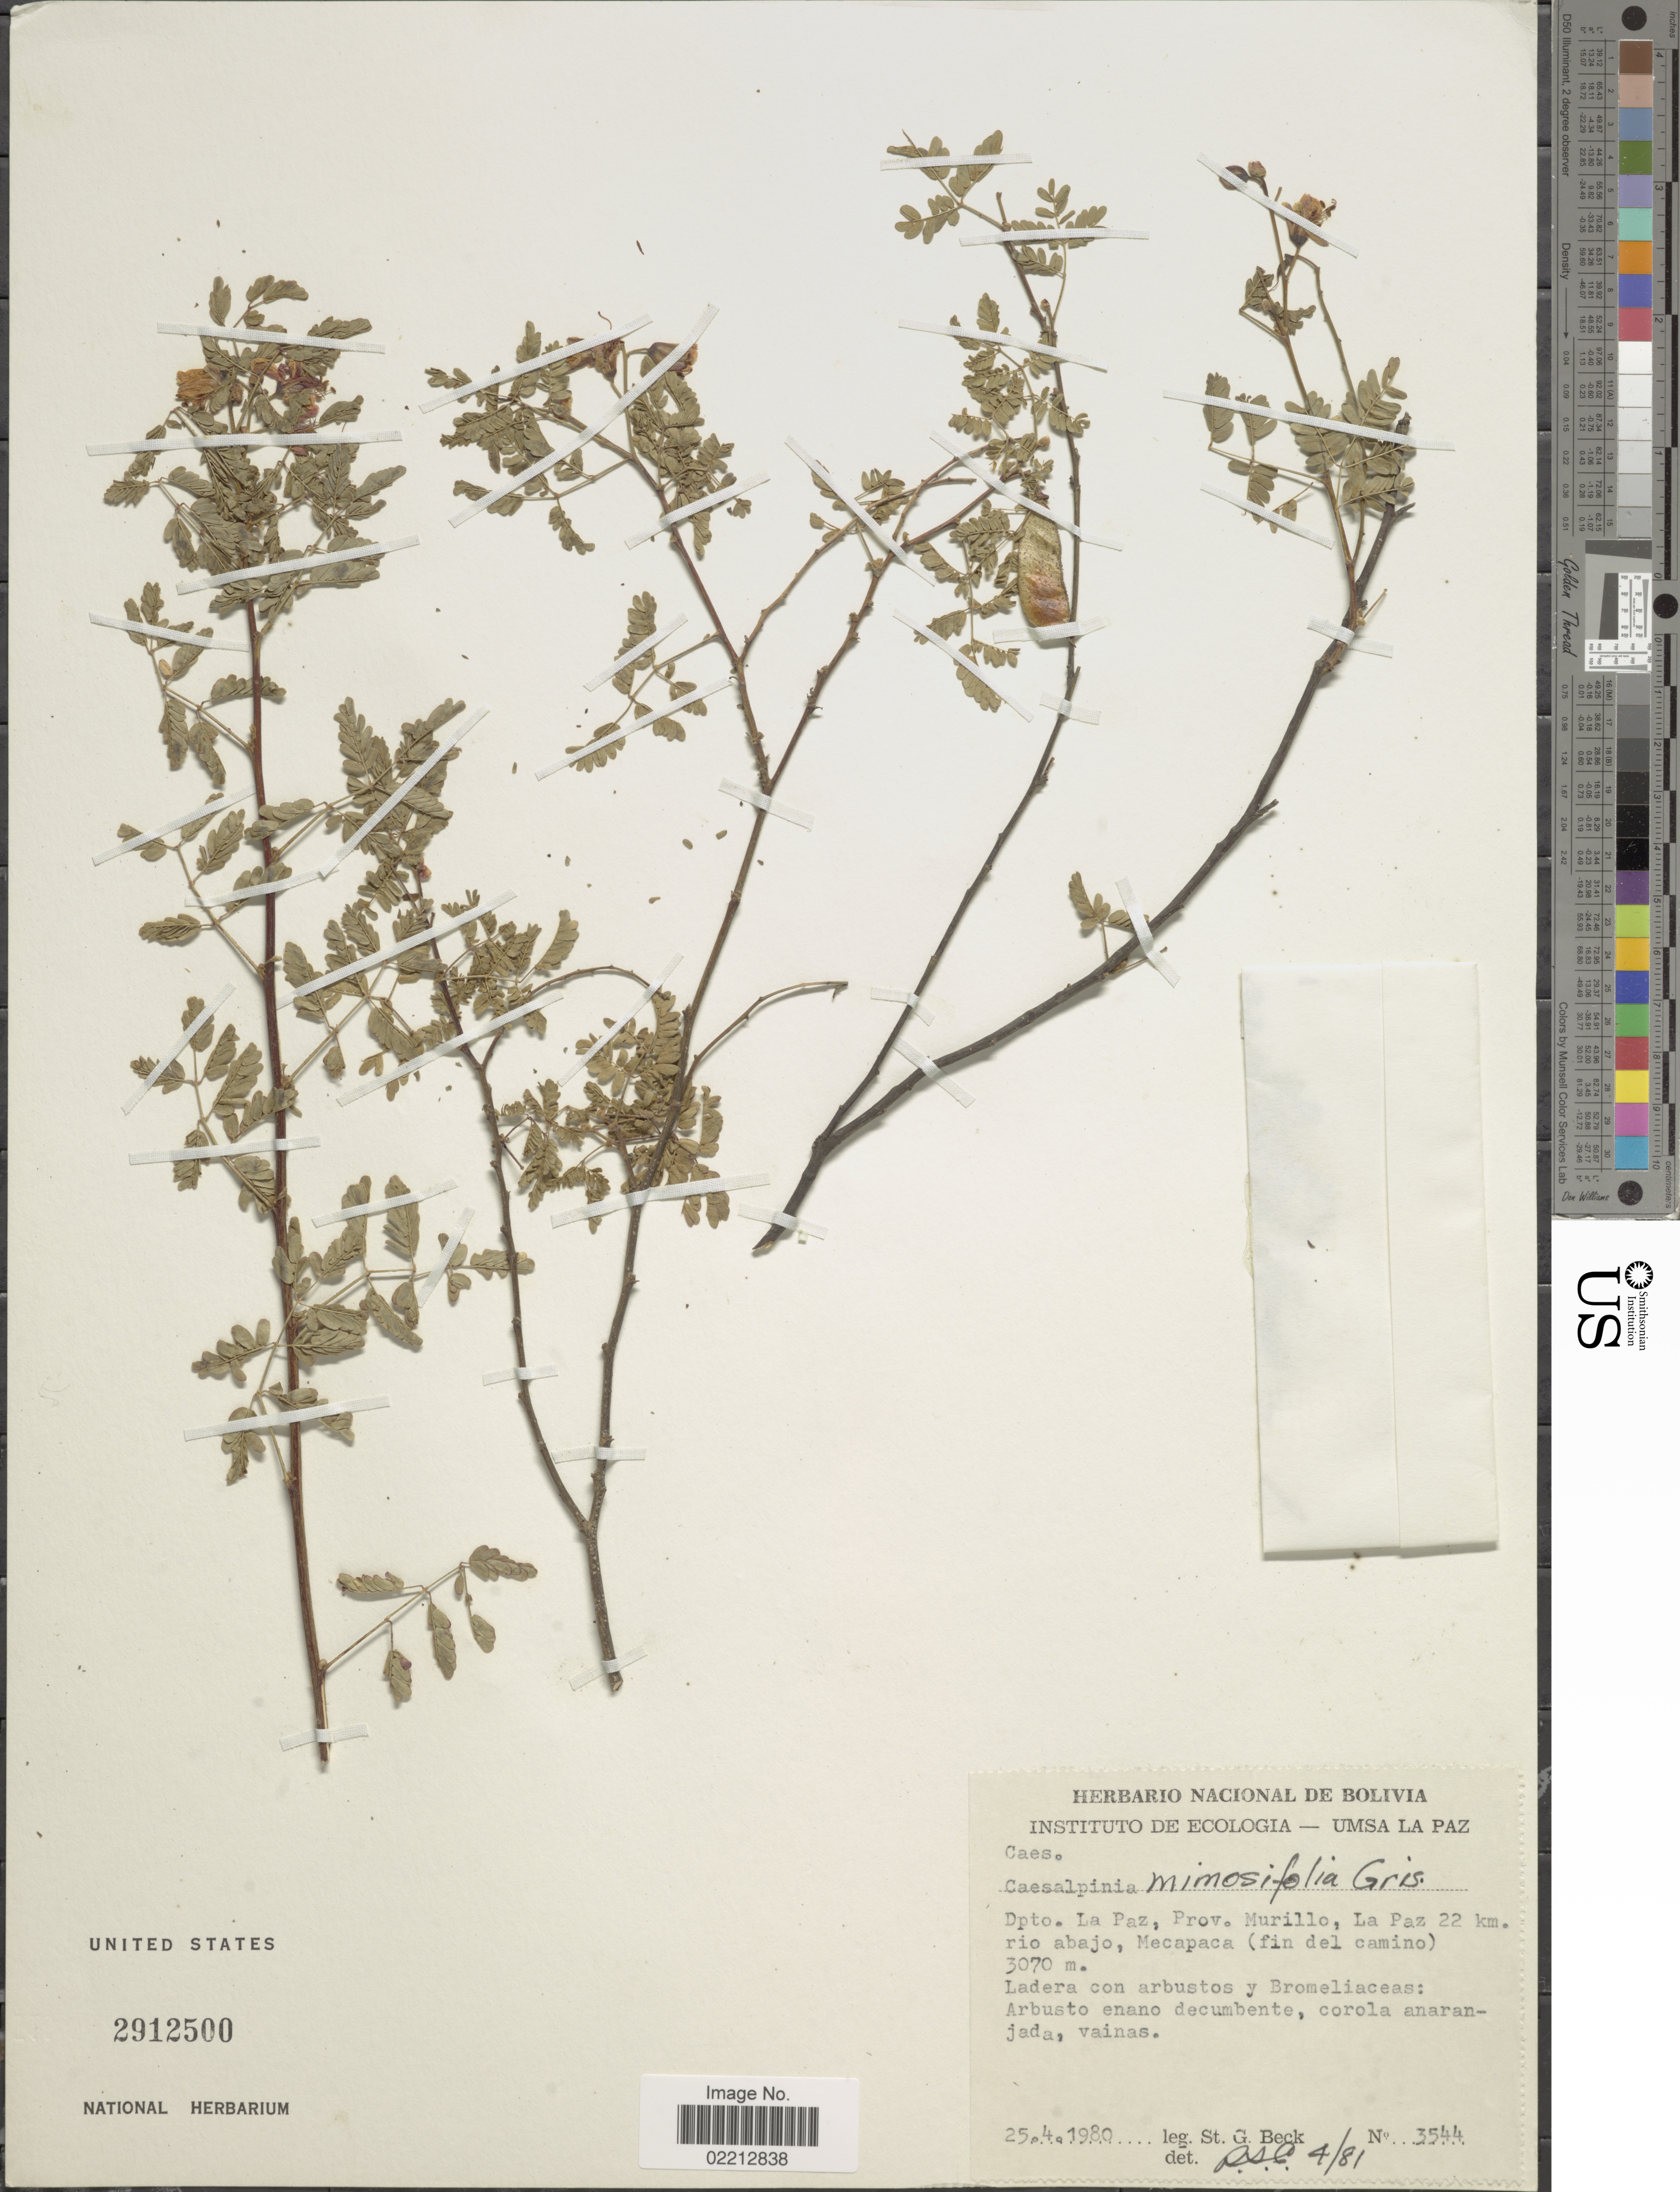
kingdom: Plantae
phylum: Tracheophyta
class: Magnoliopsida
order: Fabales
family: Fabaceae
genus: Arquita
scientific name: Arquita mimosifolia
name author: (Griseb.) Gagnon et al.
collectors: S. G. Beck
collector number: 3544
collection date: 1980-04-25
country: Bolivia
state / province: La Paz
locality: Prov. Murillo, La Paz 22 km. rio abajo, Mecapaca (fin del camino)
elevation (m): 3070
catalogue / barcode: US 2912500